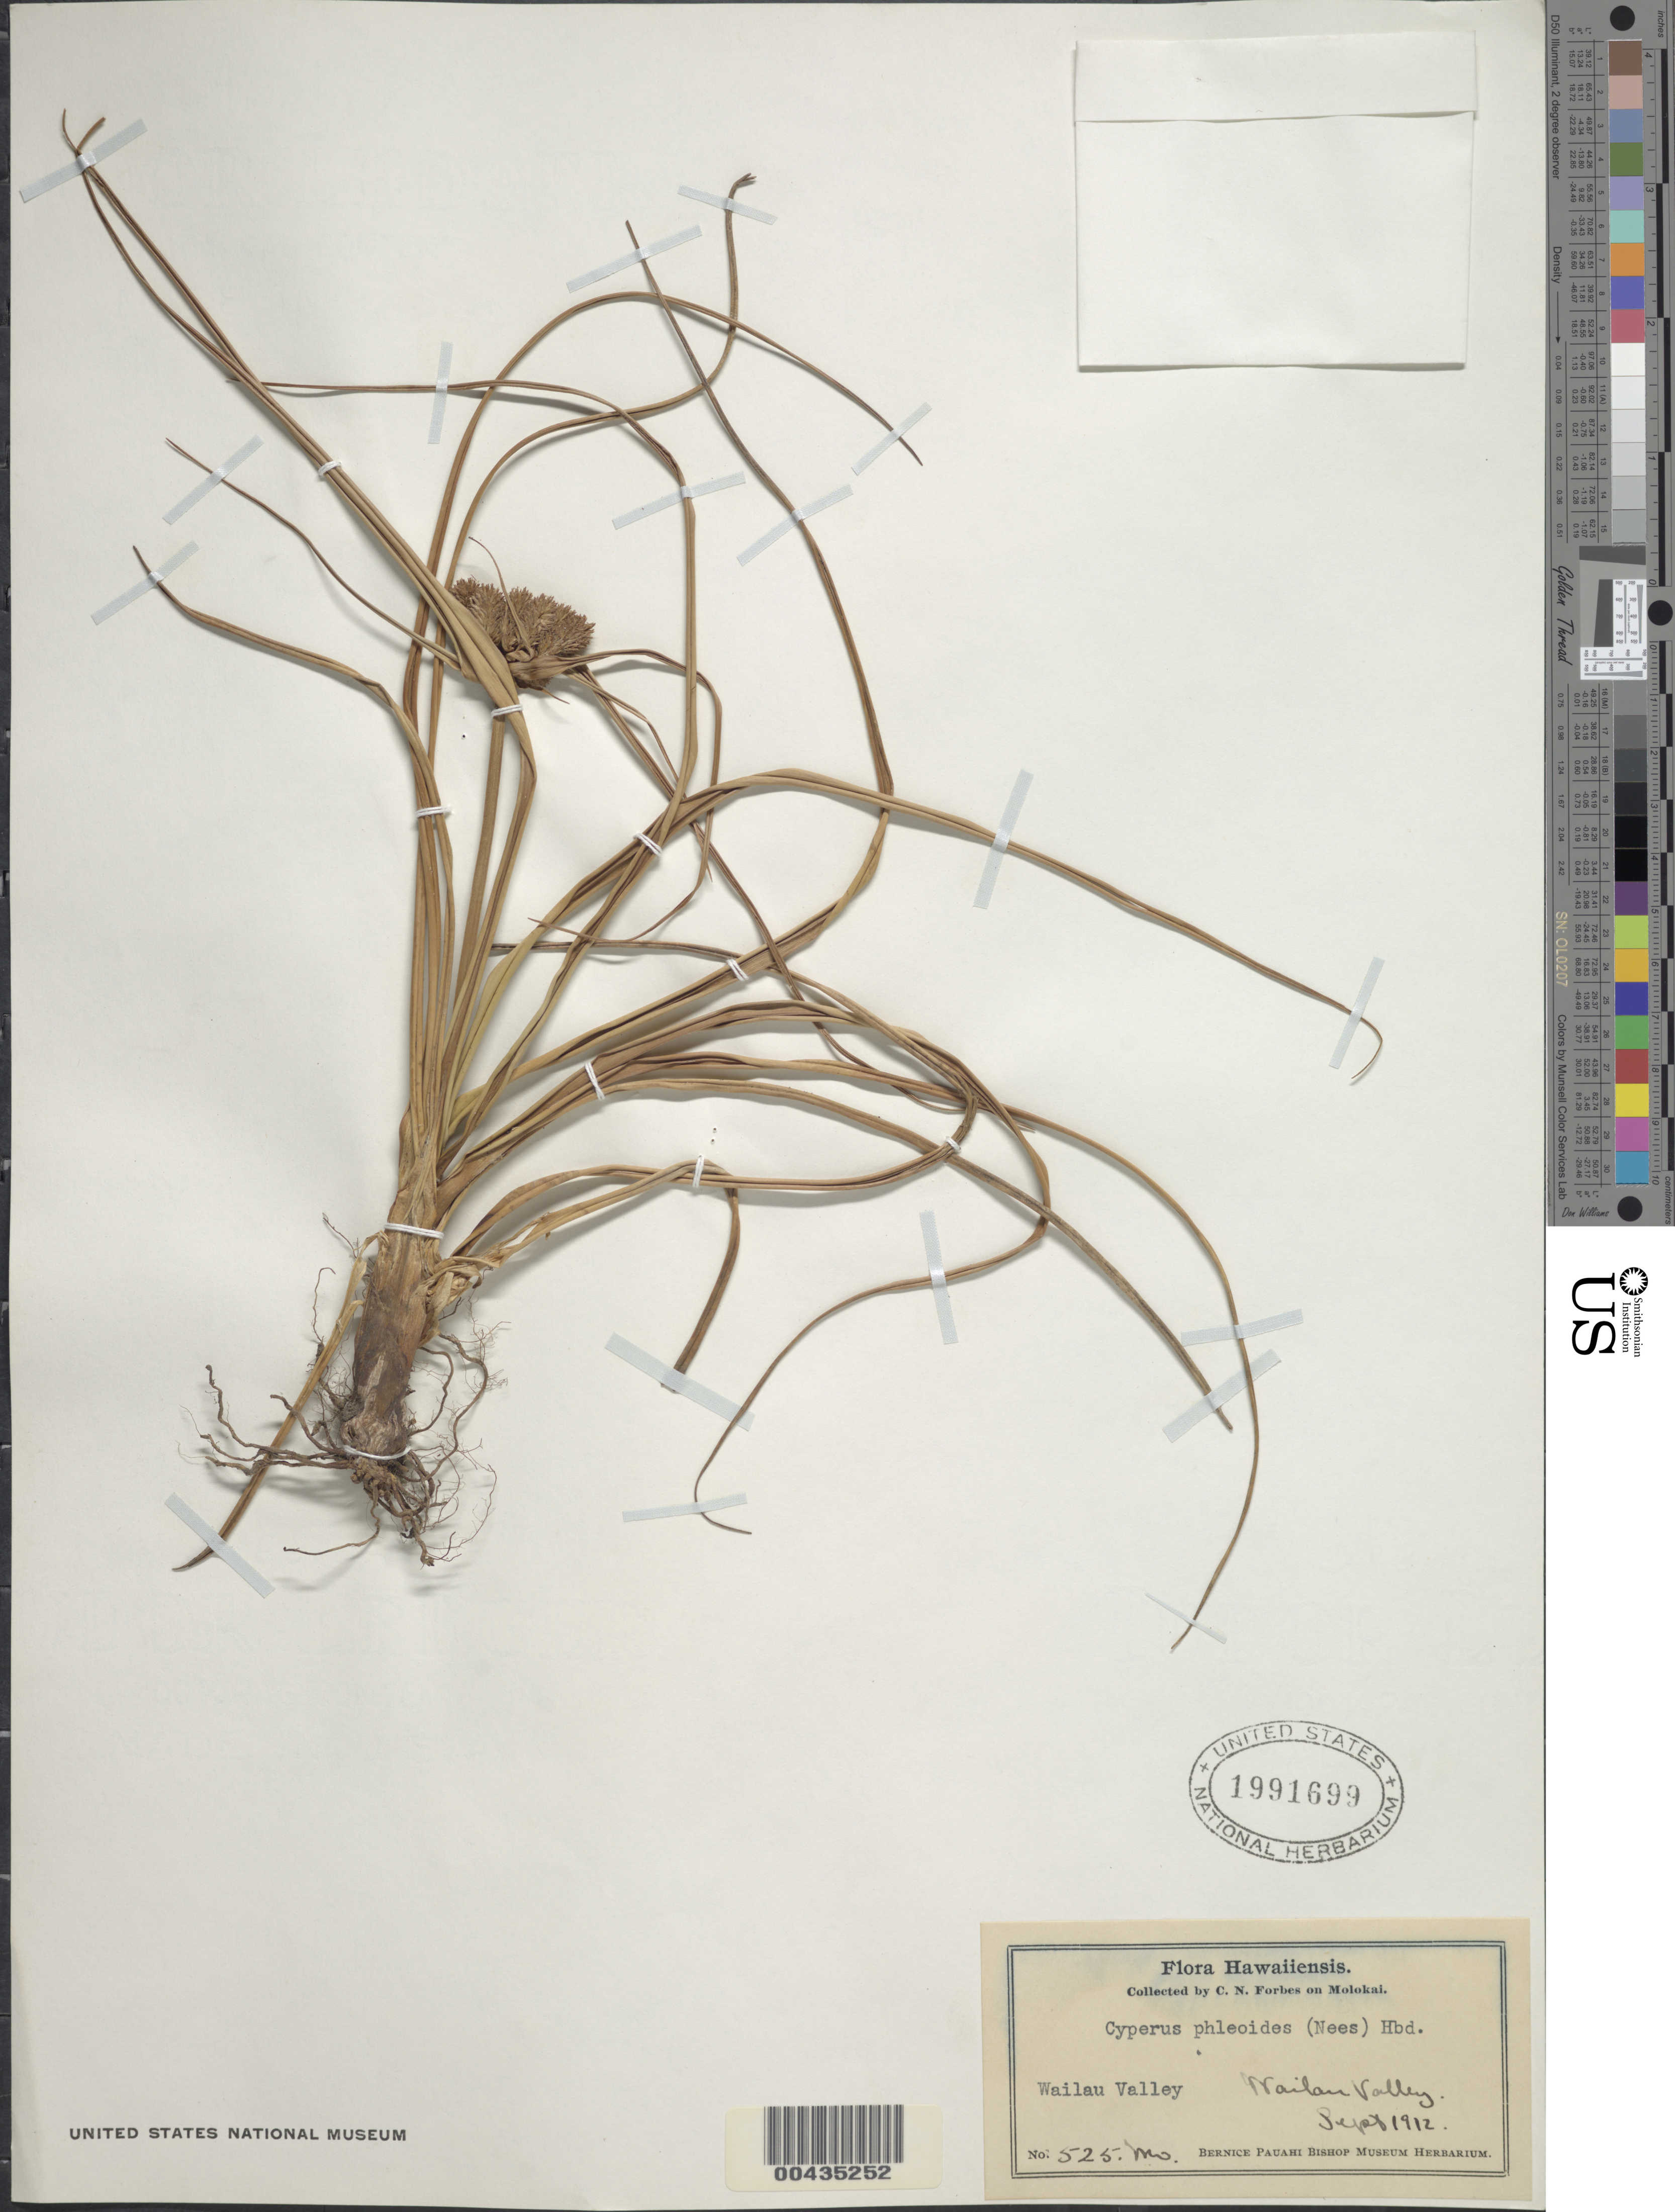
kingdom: Plantae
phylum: Tracheophyta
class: Liliopsida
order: Poales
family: Cyperaceae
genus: Cyperus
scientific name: Cyperus phleoides var. phleoides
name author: (Nees ex Kunth) Hillebr.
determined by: Strong, Mark T., (BOT), Smithsonian Institution - National Museum of Natural History (UNITED STATES)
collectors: C. N. Forbes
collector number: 525.Mo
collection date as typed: Sep 1912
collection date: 1912-09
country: United States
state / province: Hawaii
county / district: Maui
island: Moloka'i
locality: Wailau Valley, Molokai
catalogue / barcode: US 1991699